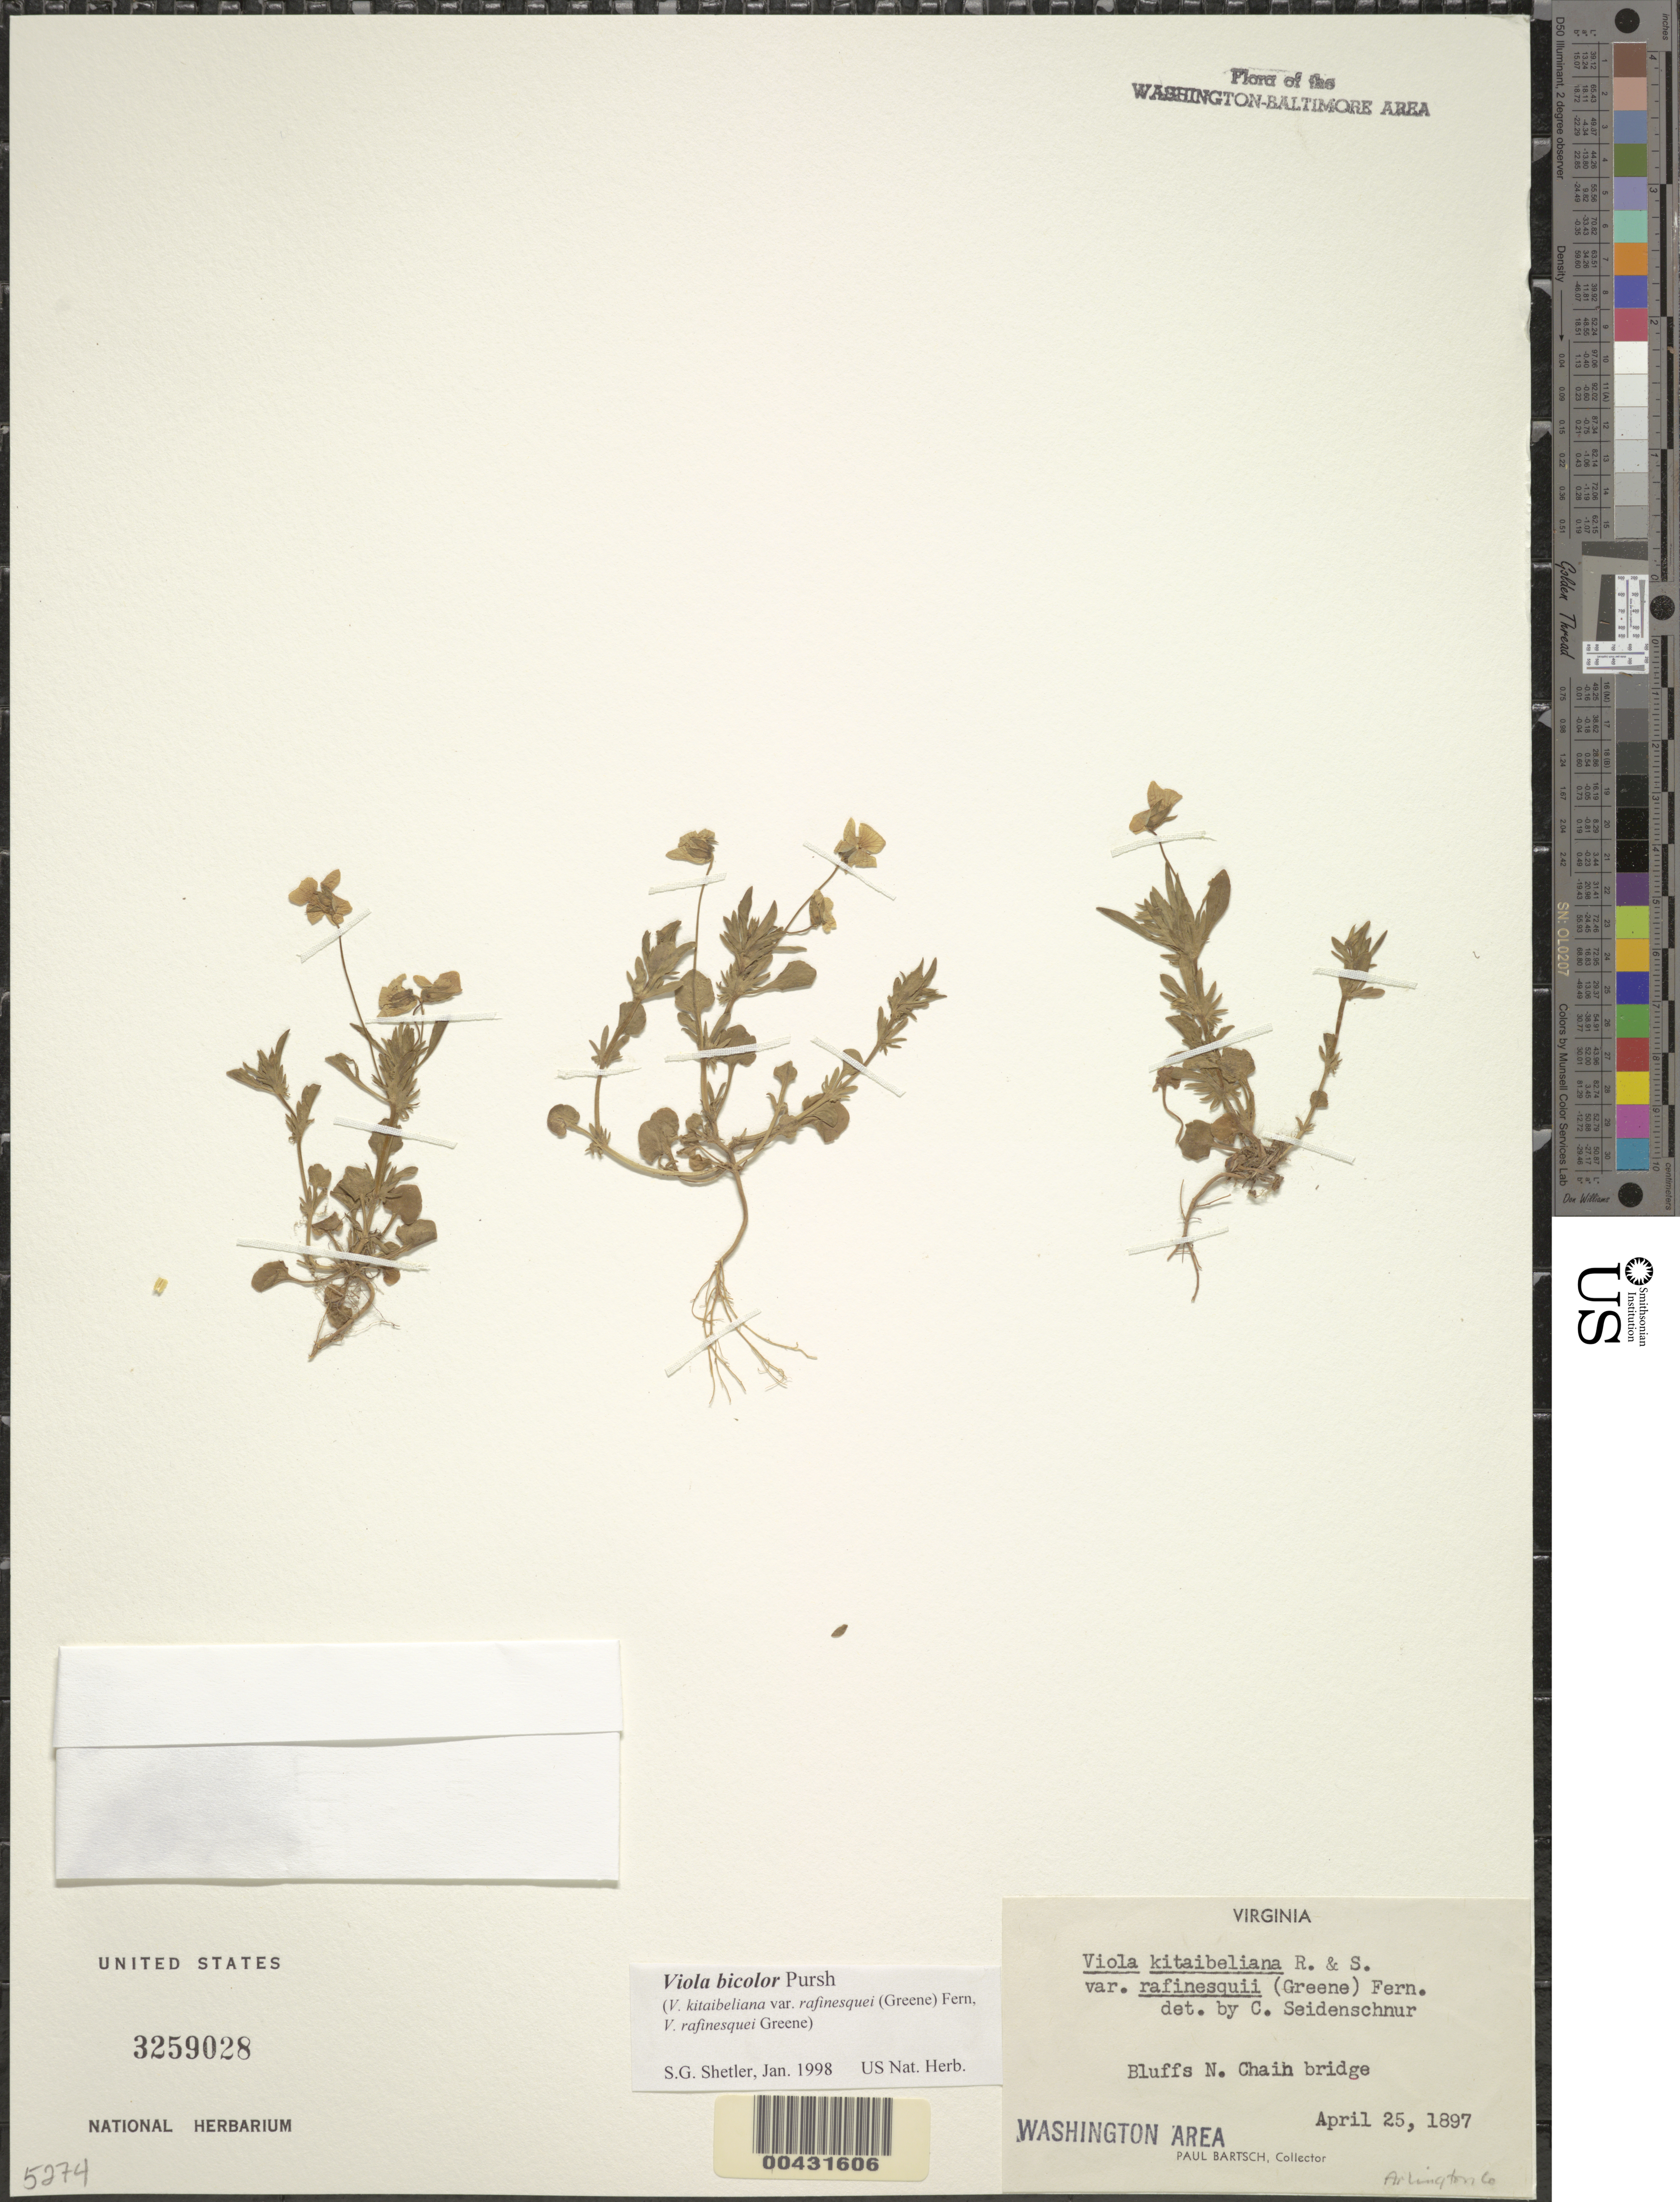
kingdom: Plantae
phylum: Tracheophyta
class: Magnoliopsida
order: Malpighiales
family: Violaceae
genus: Viola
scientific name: Viola bicolor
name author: Pursh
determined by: Shetler, Stanwyn G., (US), NMNH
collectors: P. Bartsch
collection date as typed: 25 Apr 1897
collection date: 1897-04-25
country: United States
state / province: Virginia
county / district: Arlington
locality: N of Chain Bridge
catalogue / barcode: US 3259028